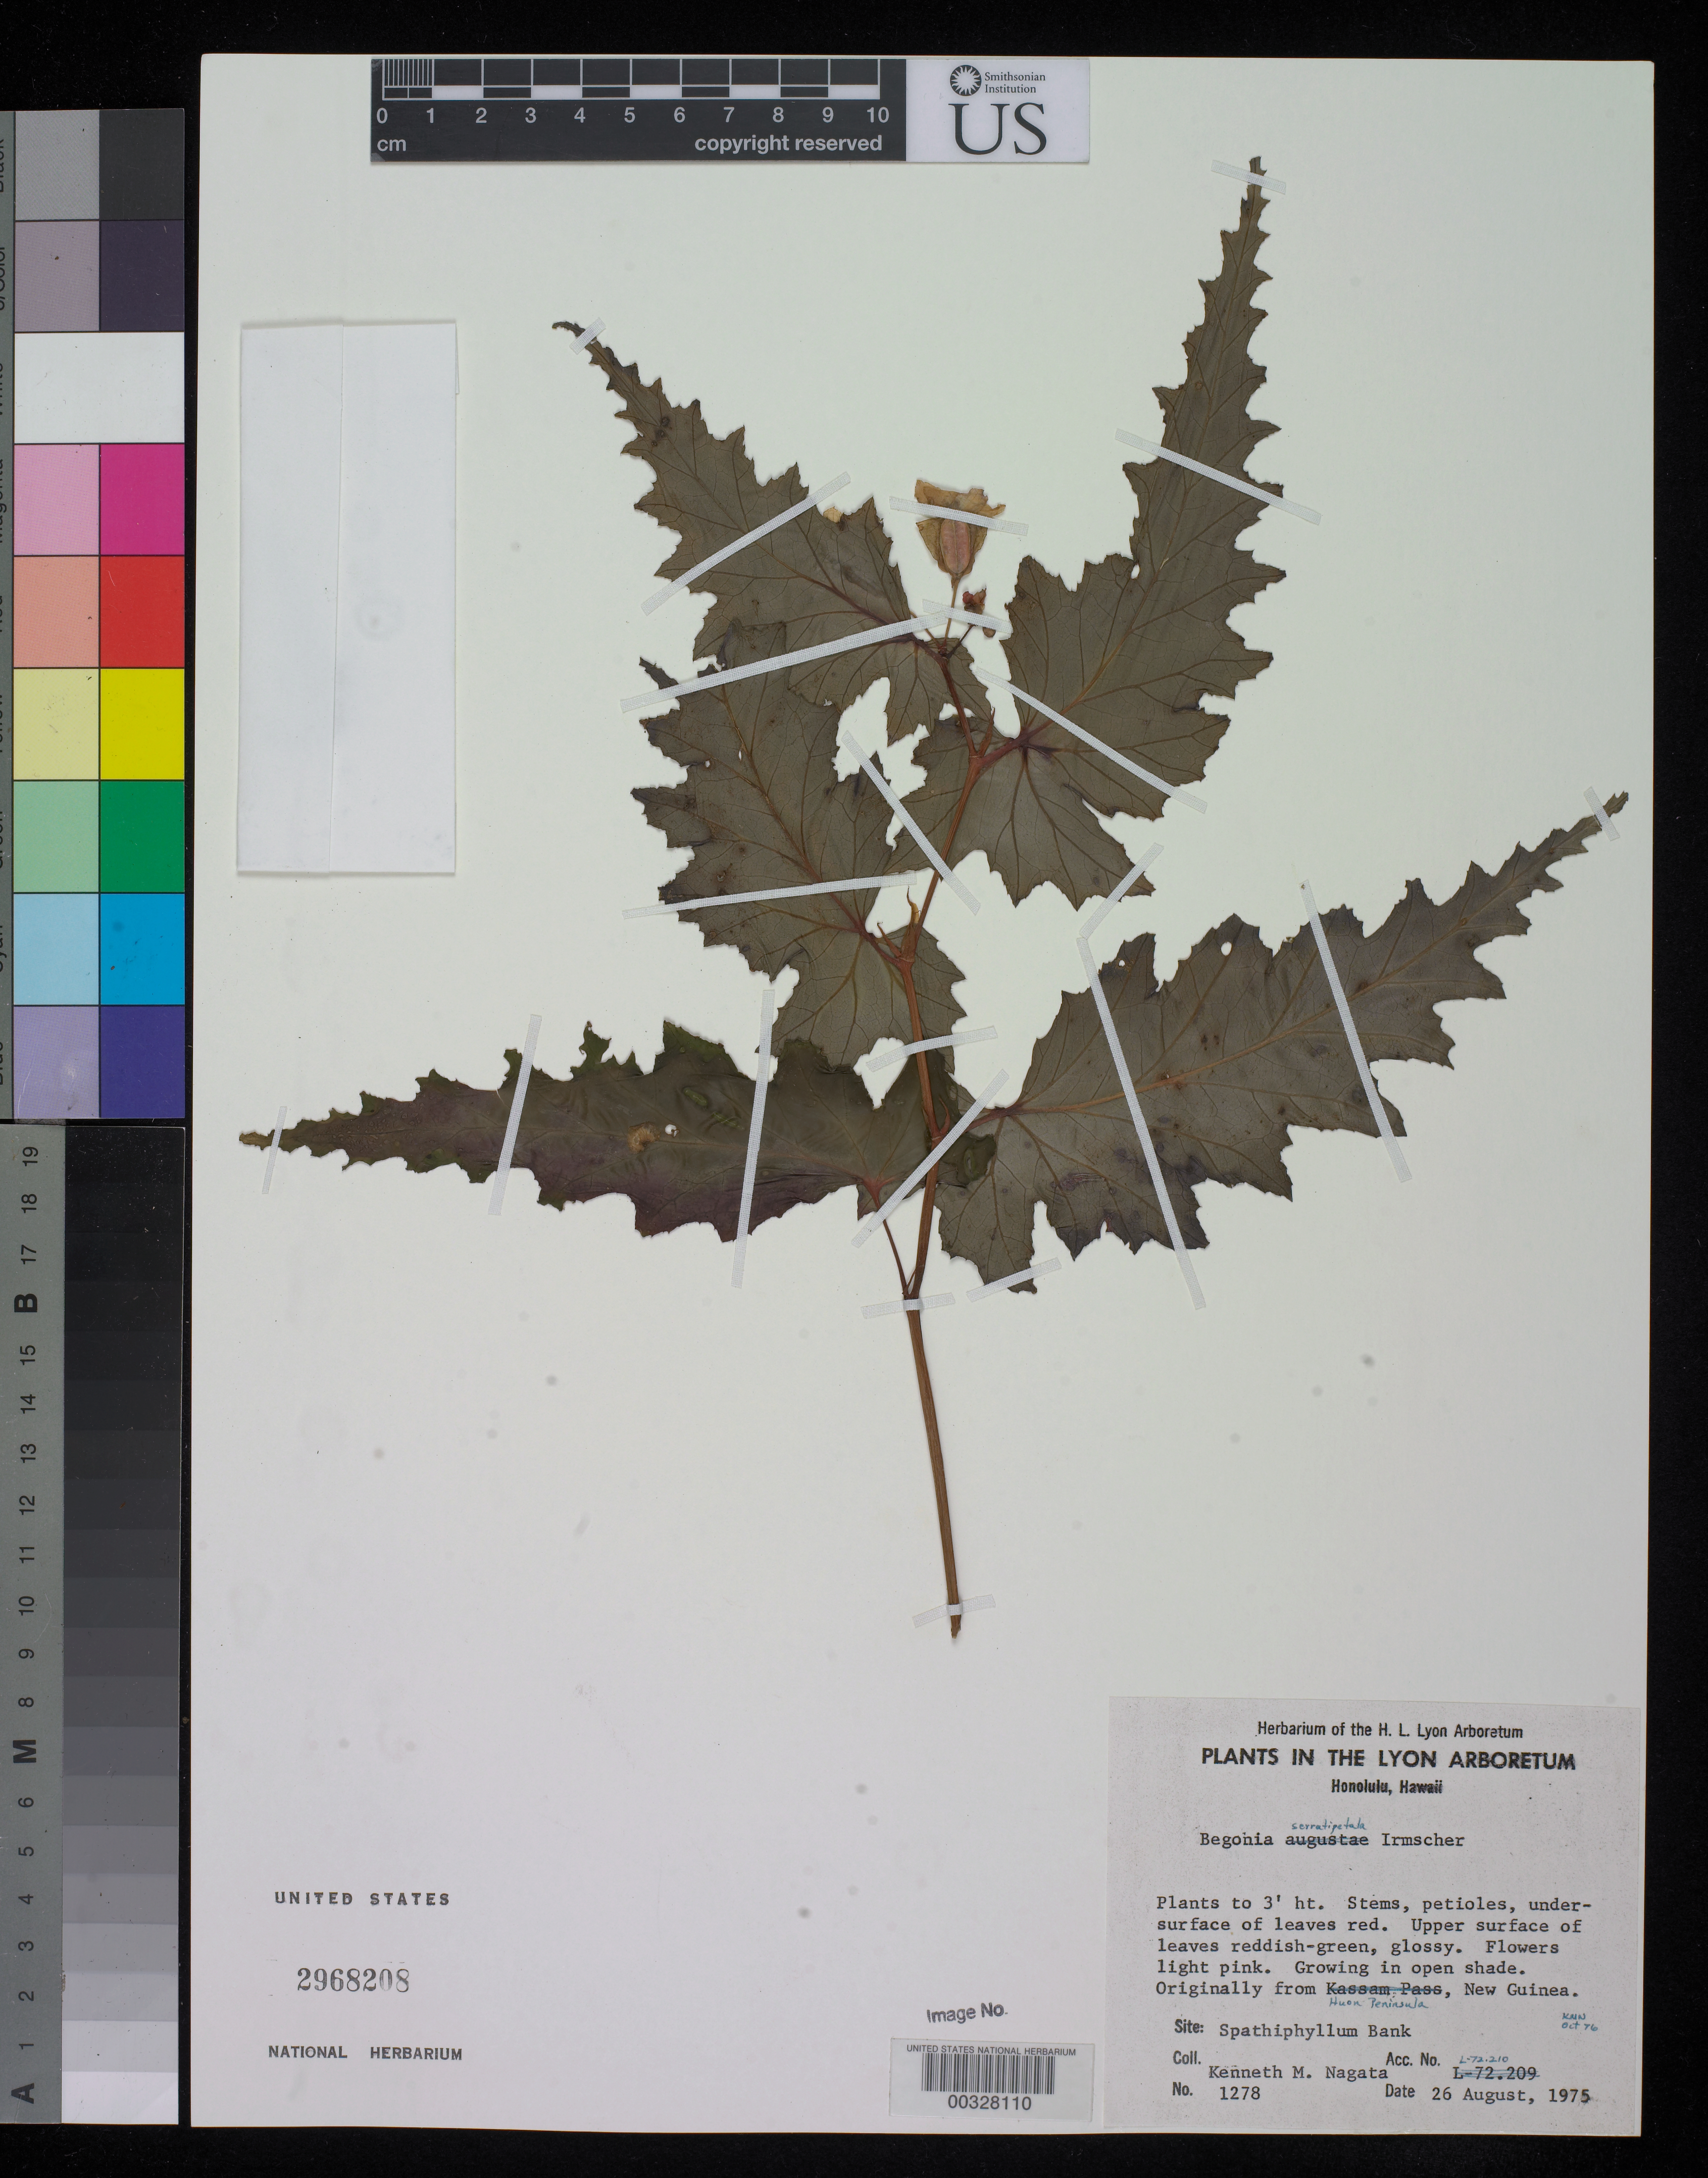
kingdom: Plantae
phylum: Tracheophyta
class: Magnoliopsida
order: Cucurbitales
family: Begoniaceae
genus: Begonia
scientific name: Begonia serratipetala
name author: Irmsch.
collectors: K. Nagata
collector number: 1278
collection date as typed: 26 Aug 1975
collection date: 1975-08-26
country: Papua New Guinea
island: New Guinea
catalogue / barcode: US 2968208